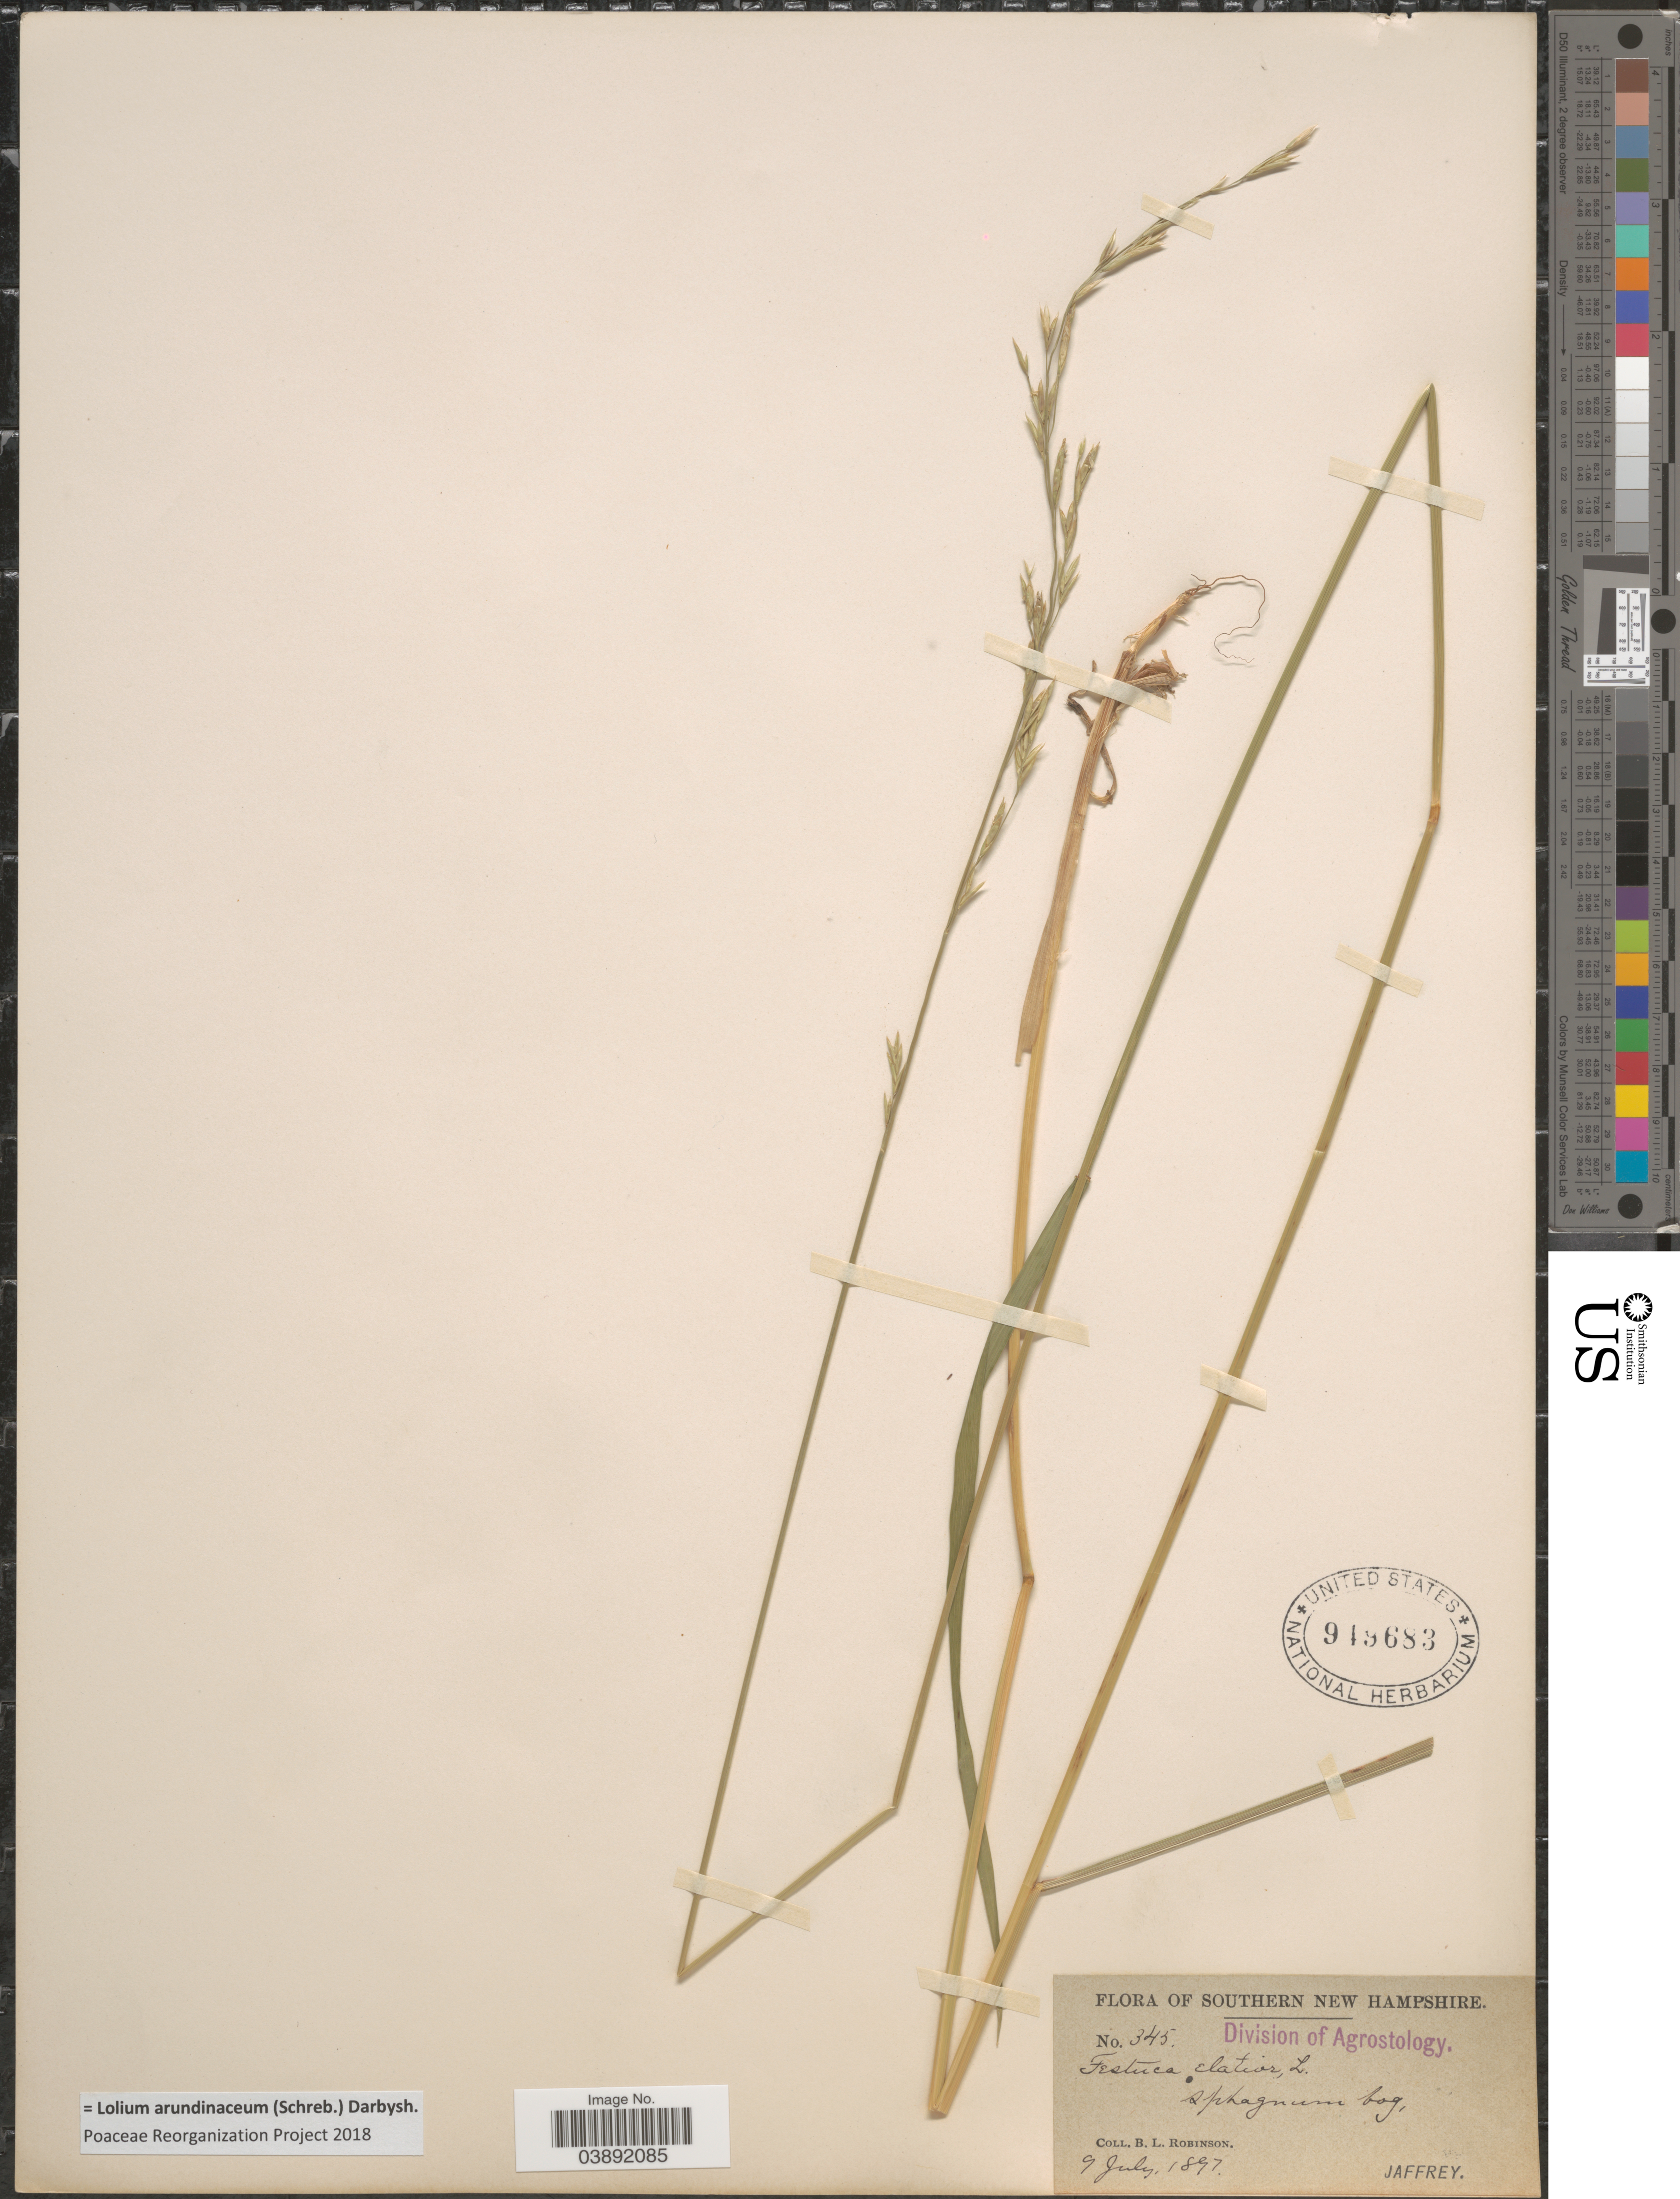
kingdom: Plantae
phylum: Tracheophyta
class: Liliopsida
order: Poales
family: Poaceae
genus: Lolium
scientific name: Lolium arundinaceum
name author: (Schreb.) Darbysh.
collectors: B. L. Robinson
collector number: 345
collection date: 1897-07-09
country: United States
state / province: New Hampshire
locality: Southern New Hampshire. Jaffrey.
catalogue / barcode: US 949683